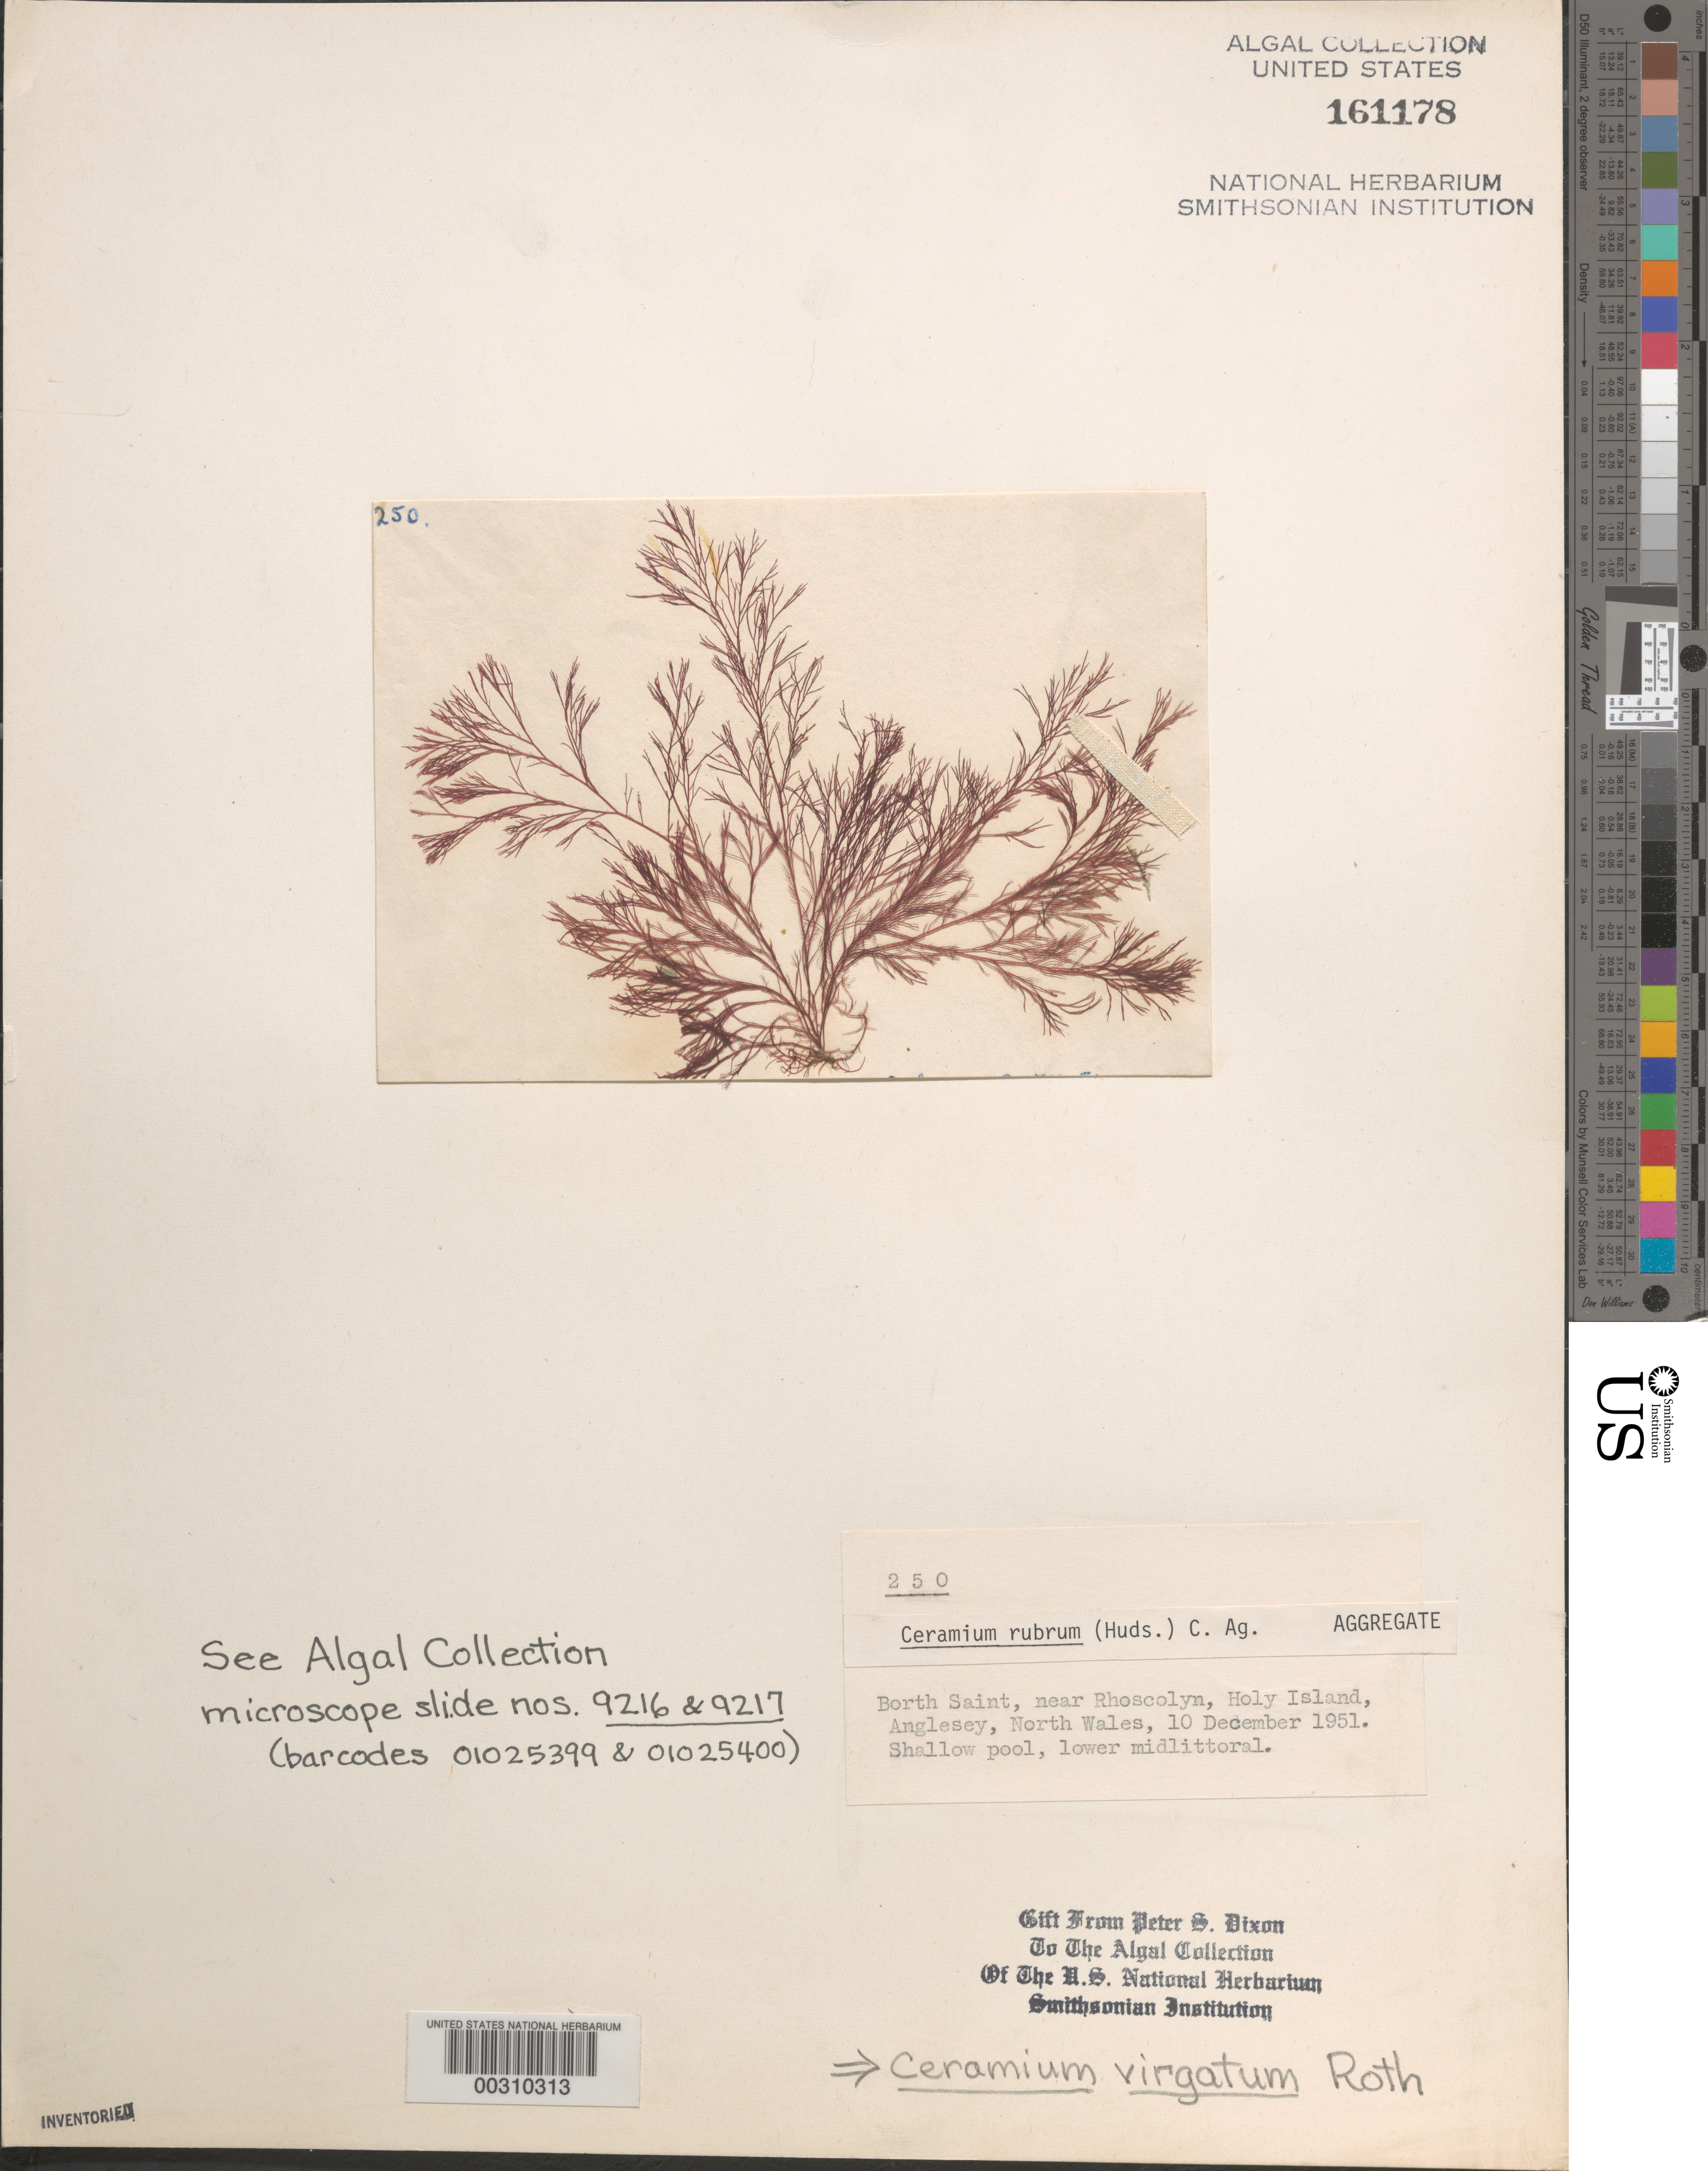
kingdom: Plantae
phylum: Rhodophyta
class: Florideophyceae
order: Ceramiales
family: Ceramiaceae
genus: Ceramium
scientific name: Ceramium virgatum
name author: Roth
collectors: P. S. Dixon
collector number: PSD 250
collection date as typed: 10 Dec 1951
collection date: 1951-12-10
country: United Kingdom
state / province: Wales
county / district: Gwynedd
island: Anglesey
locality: Borth Saint, Holy Island, near Rhoscolyn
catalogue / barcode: US 161178